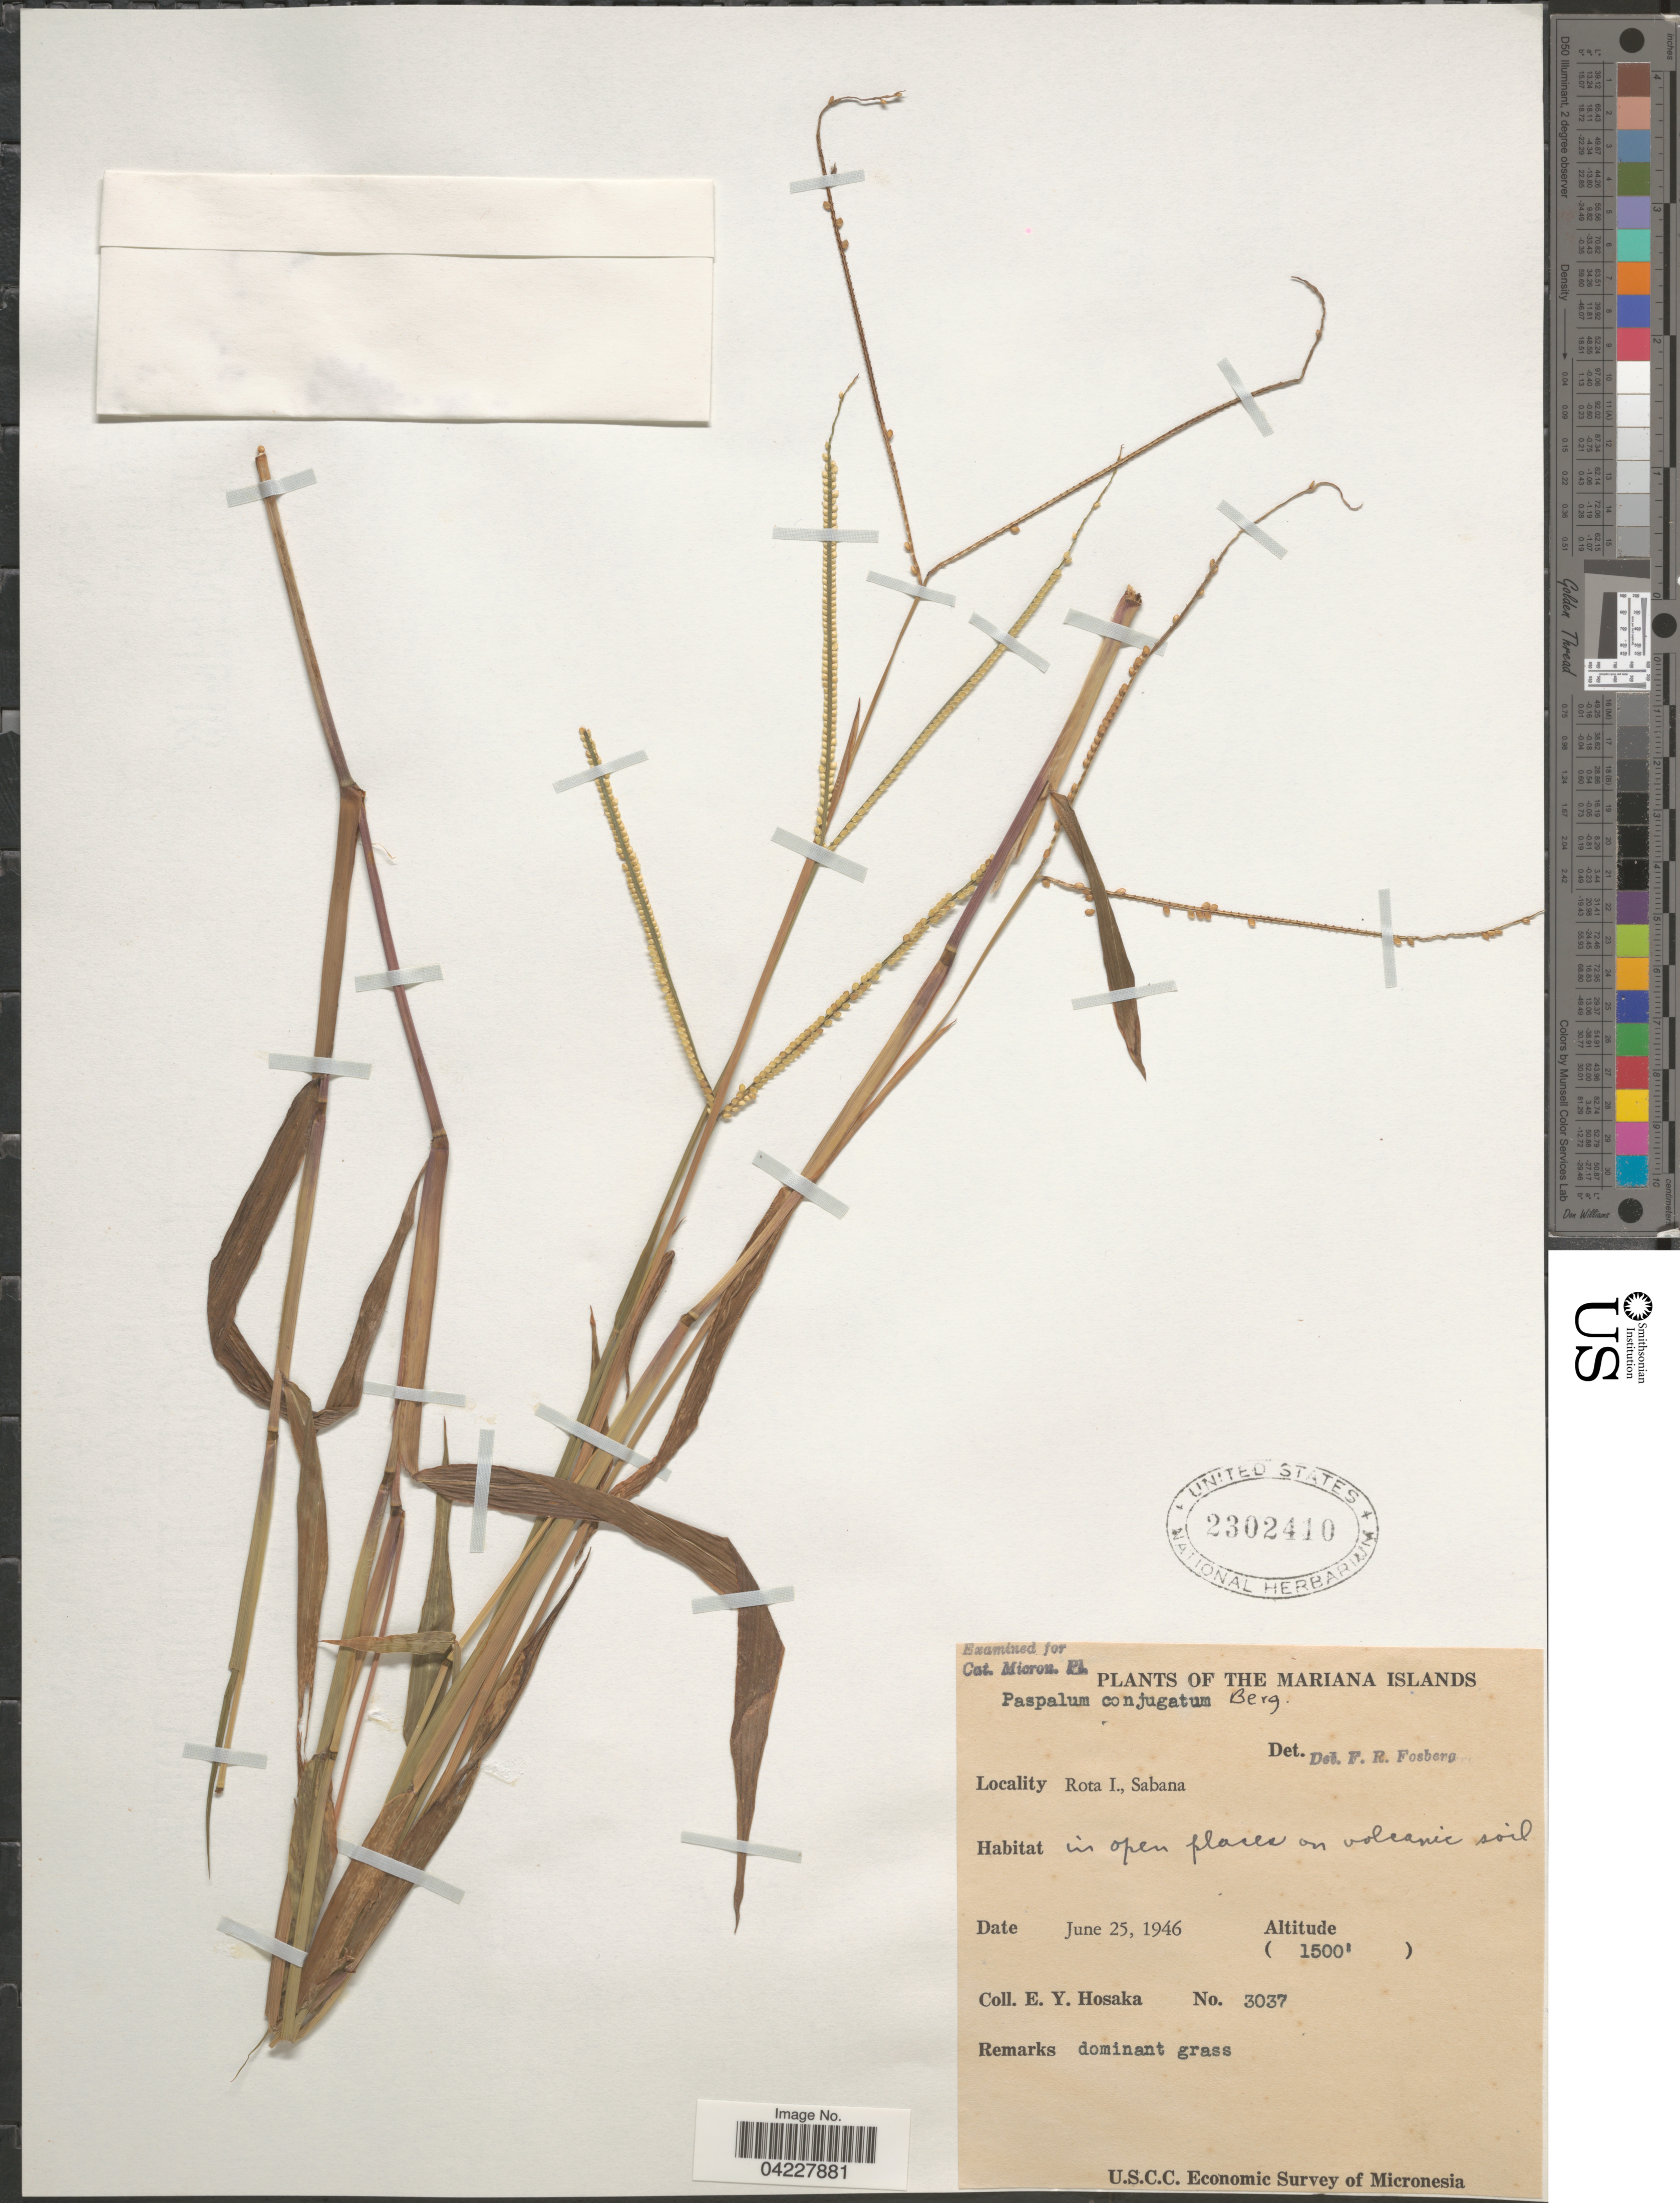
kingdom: Plantae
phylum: Tracheophyta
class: Liliopsida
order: Poales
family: Poaceae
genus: Paspalum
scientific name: Paspalum conjugatum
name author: P.J. Bergius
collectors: E. Y. Hosaka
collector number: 3037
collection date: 1946-06-25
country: Northern Mariana Islands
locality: The Mariana Islands. Rota I., Sabana. U.S.C.C. Economic Survey of Micronesia..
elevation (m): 457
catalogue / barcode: US 2302410